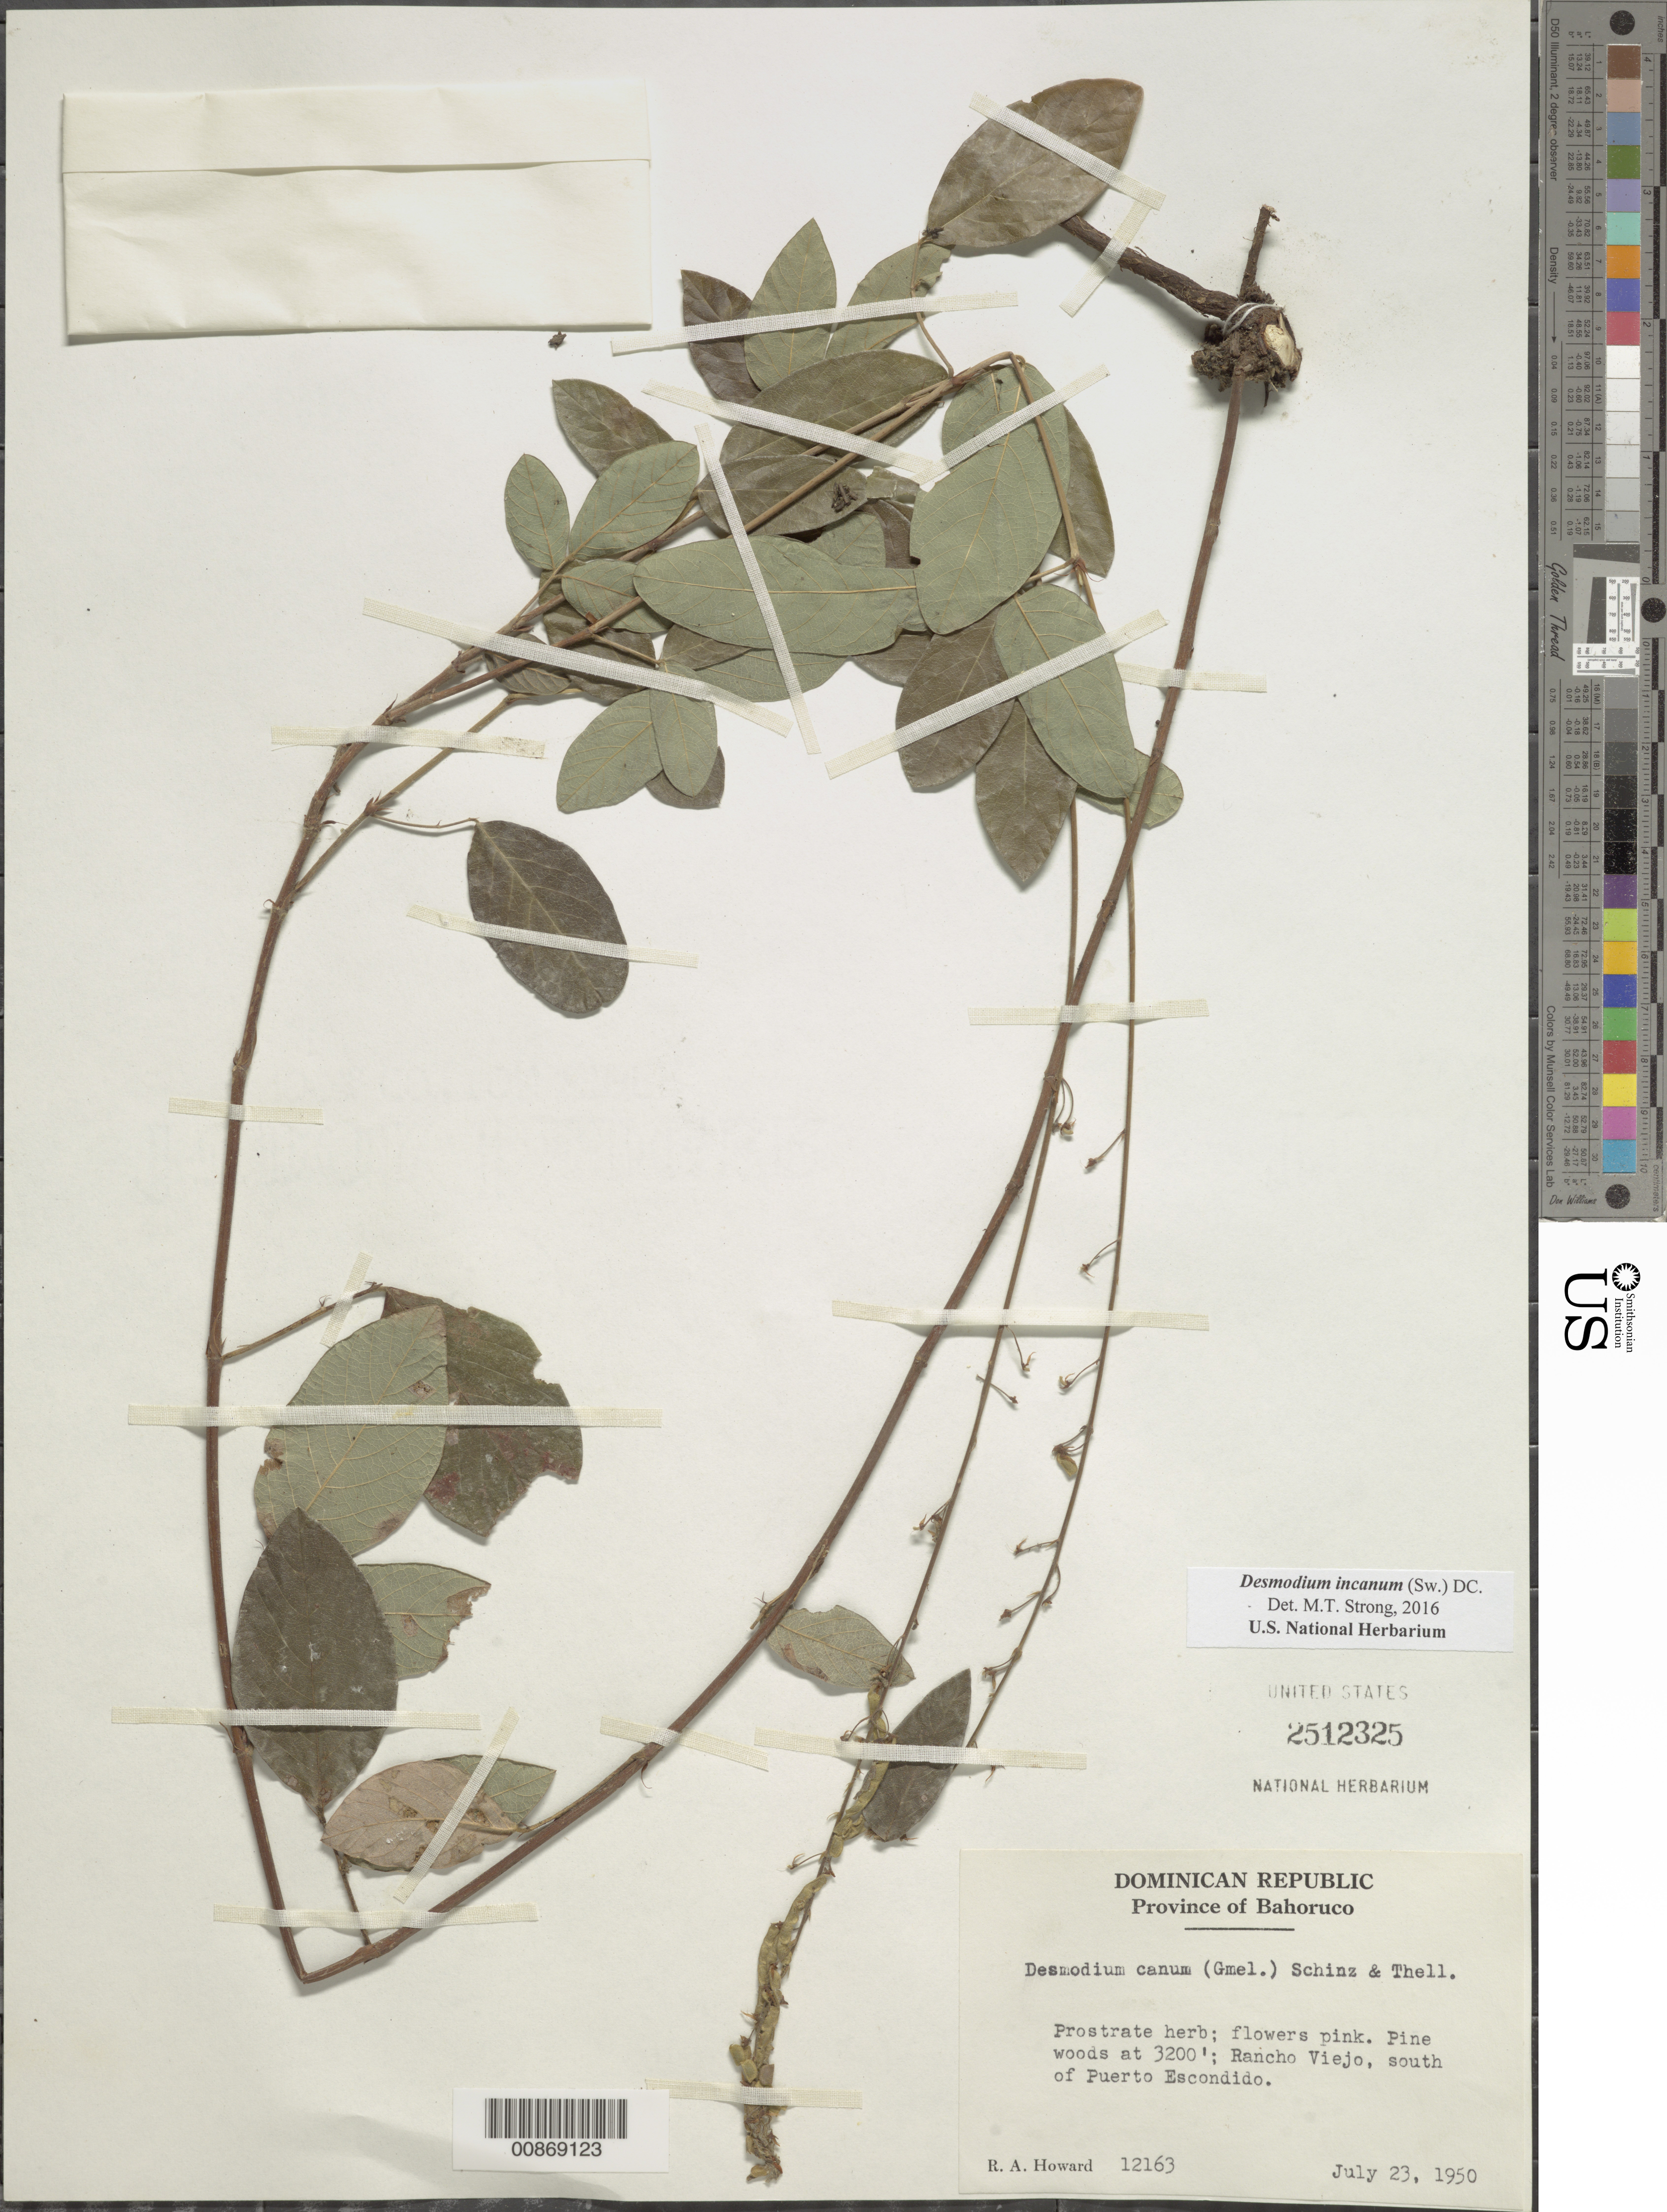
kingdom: Plantae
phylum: Tracheophyta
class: Magnoliopsida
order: Fabales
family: Fabaceae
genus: Desmodium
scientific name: Desmodium incanum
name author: (Sw.) DC.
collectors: R. A. Howard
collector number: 12163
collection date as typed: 23 Jul 1950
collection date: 1950-07-23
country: Dominican Republic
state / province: Baoruco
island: Hispaniola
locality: Rancho Viejo, south of Puerto Escondido.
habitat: Pine woods.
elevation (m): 975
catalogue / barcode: US 2512325